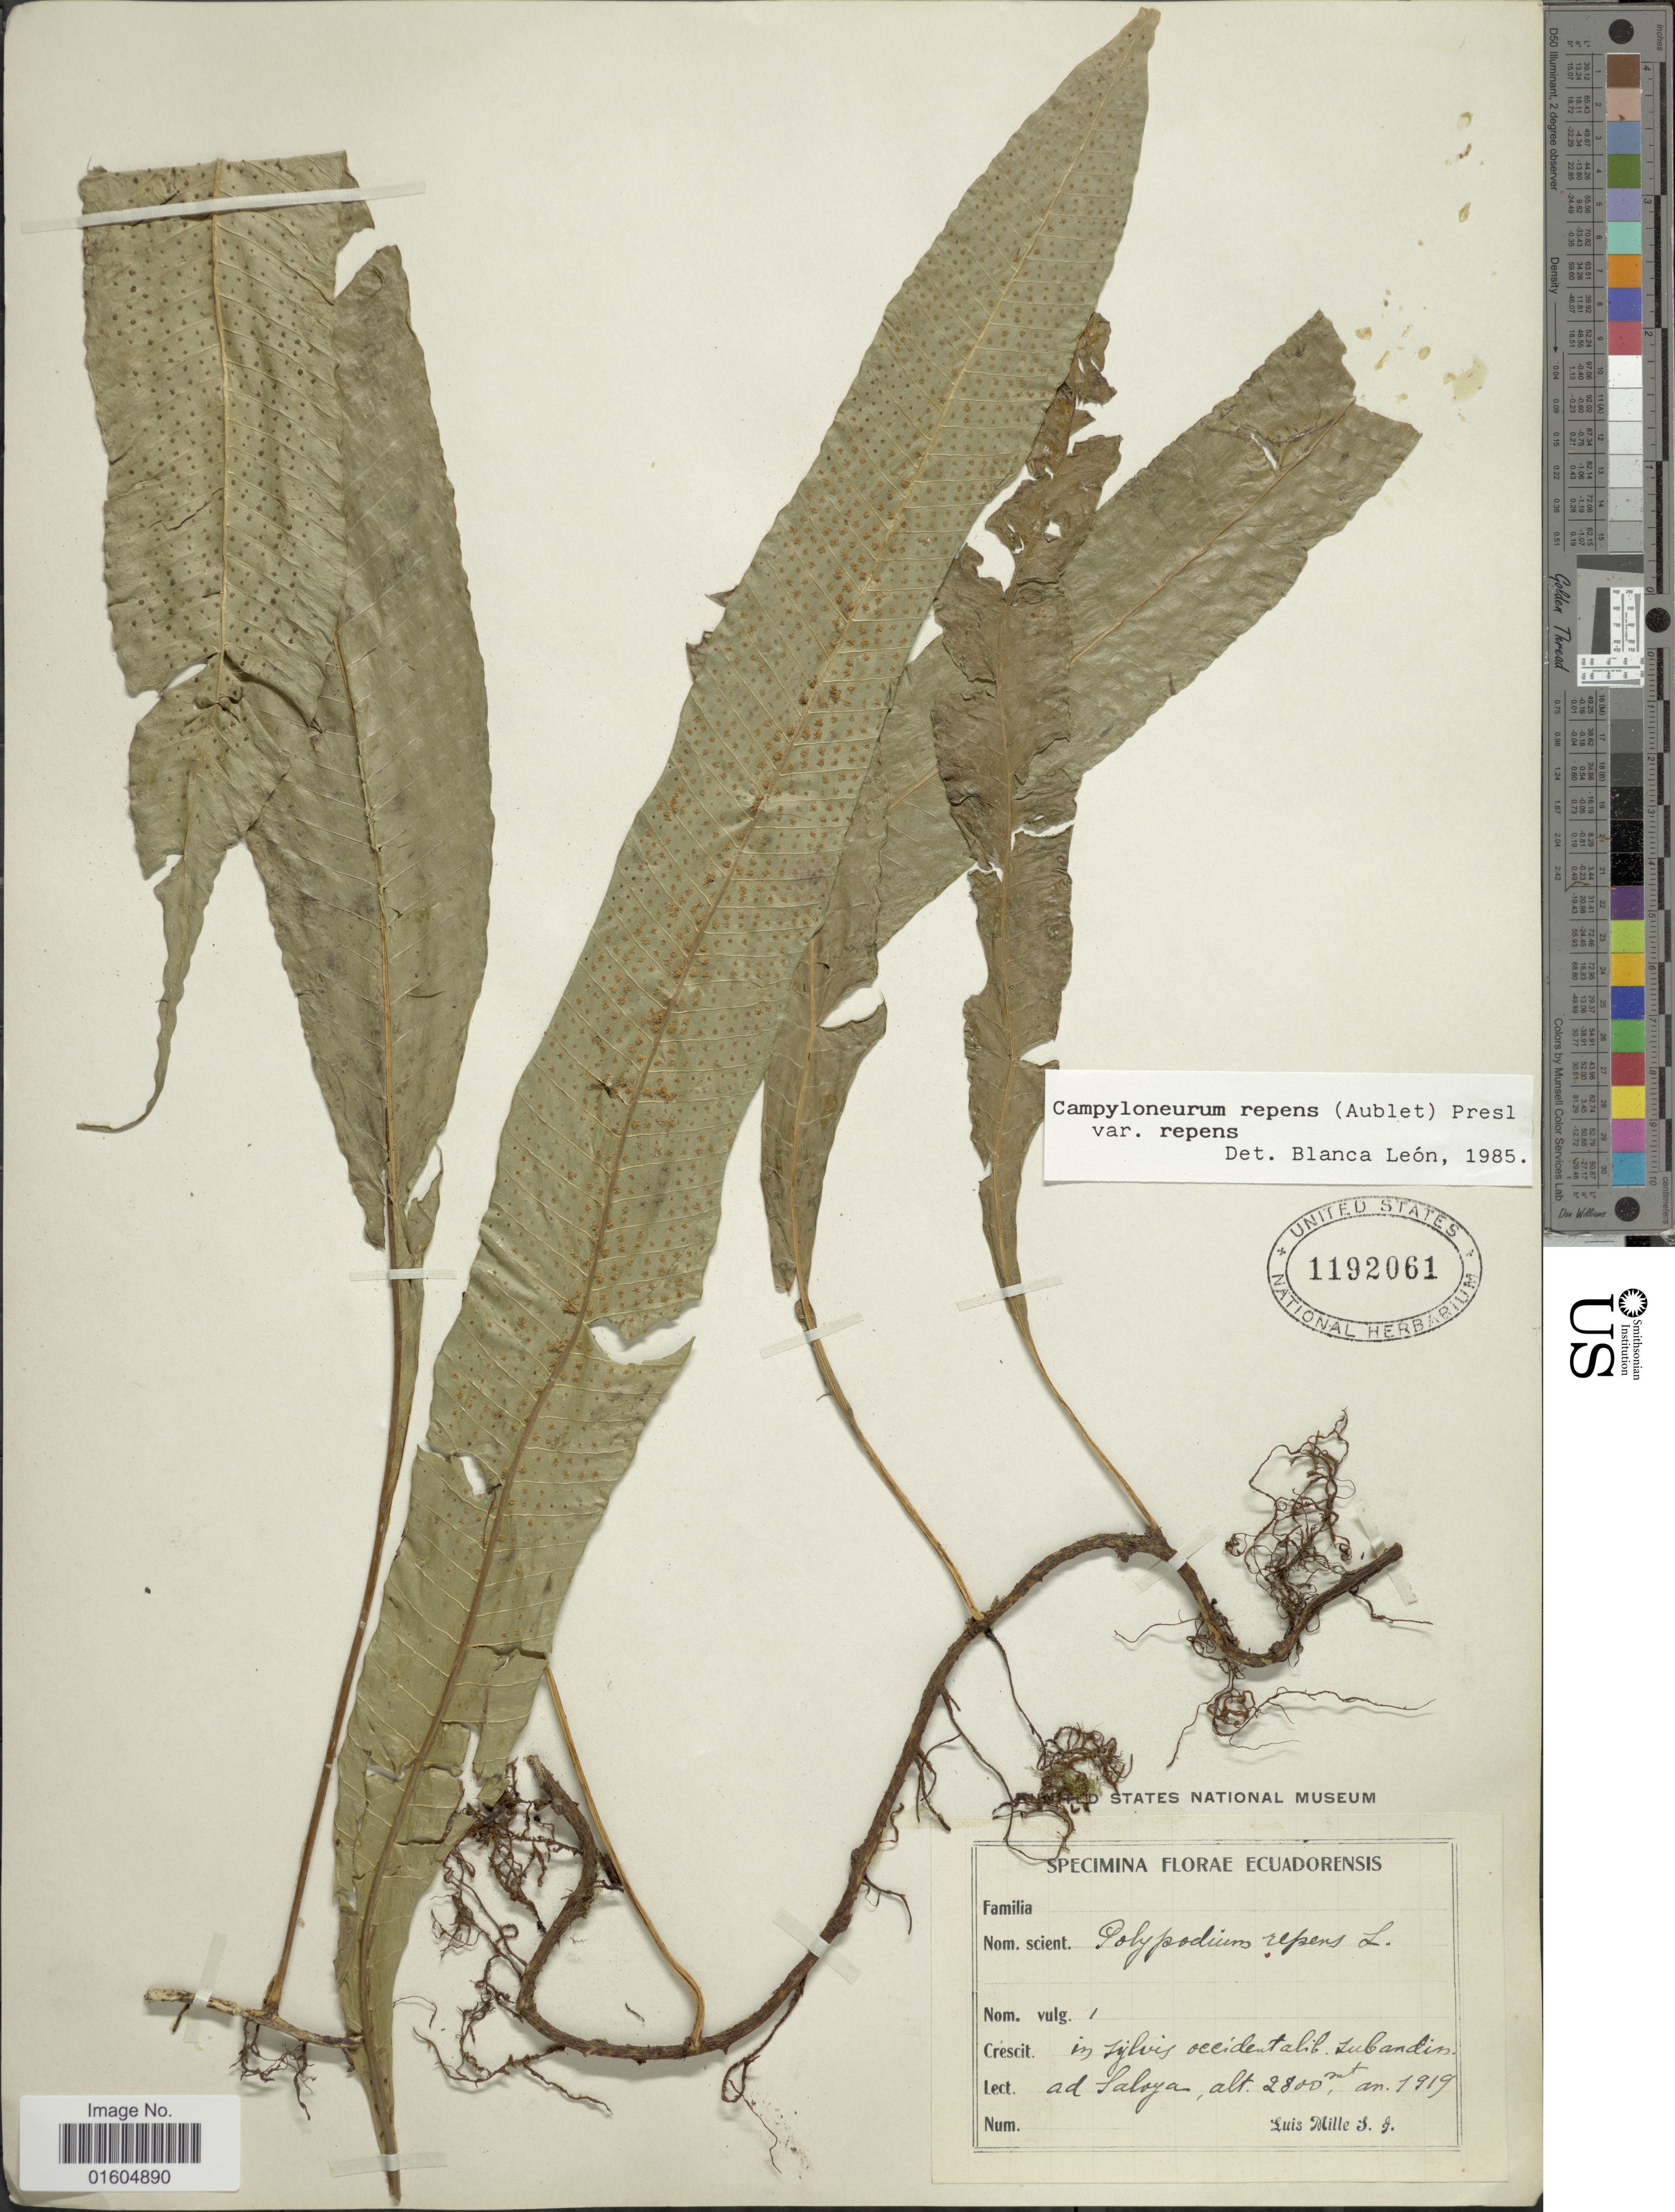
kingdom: Plantae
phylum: Tracheophyta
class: Polypodiopsida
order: Polypodiales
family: Polypodiaceae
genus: Campyloneurum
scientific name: Campyloneurum repens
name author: (Aubl.) C. Presl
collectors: L. Mille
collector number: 1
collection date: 1919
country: Ecuador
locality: in sylvis occidentalibm subandin. ad Saloya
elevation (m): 2800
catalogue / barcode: US 1192061